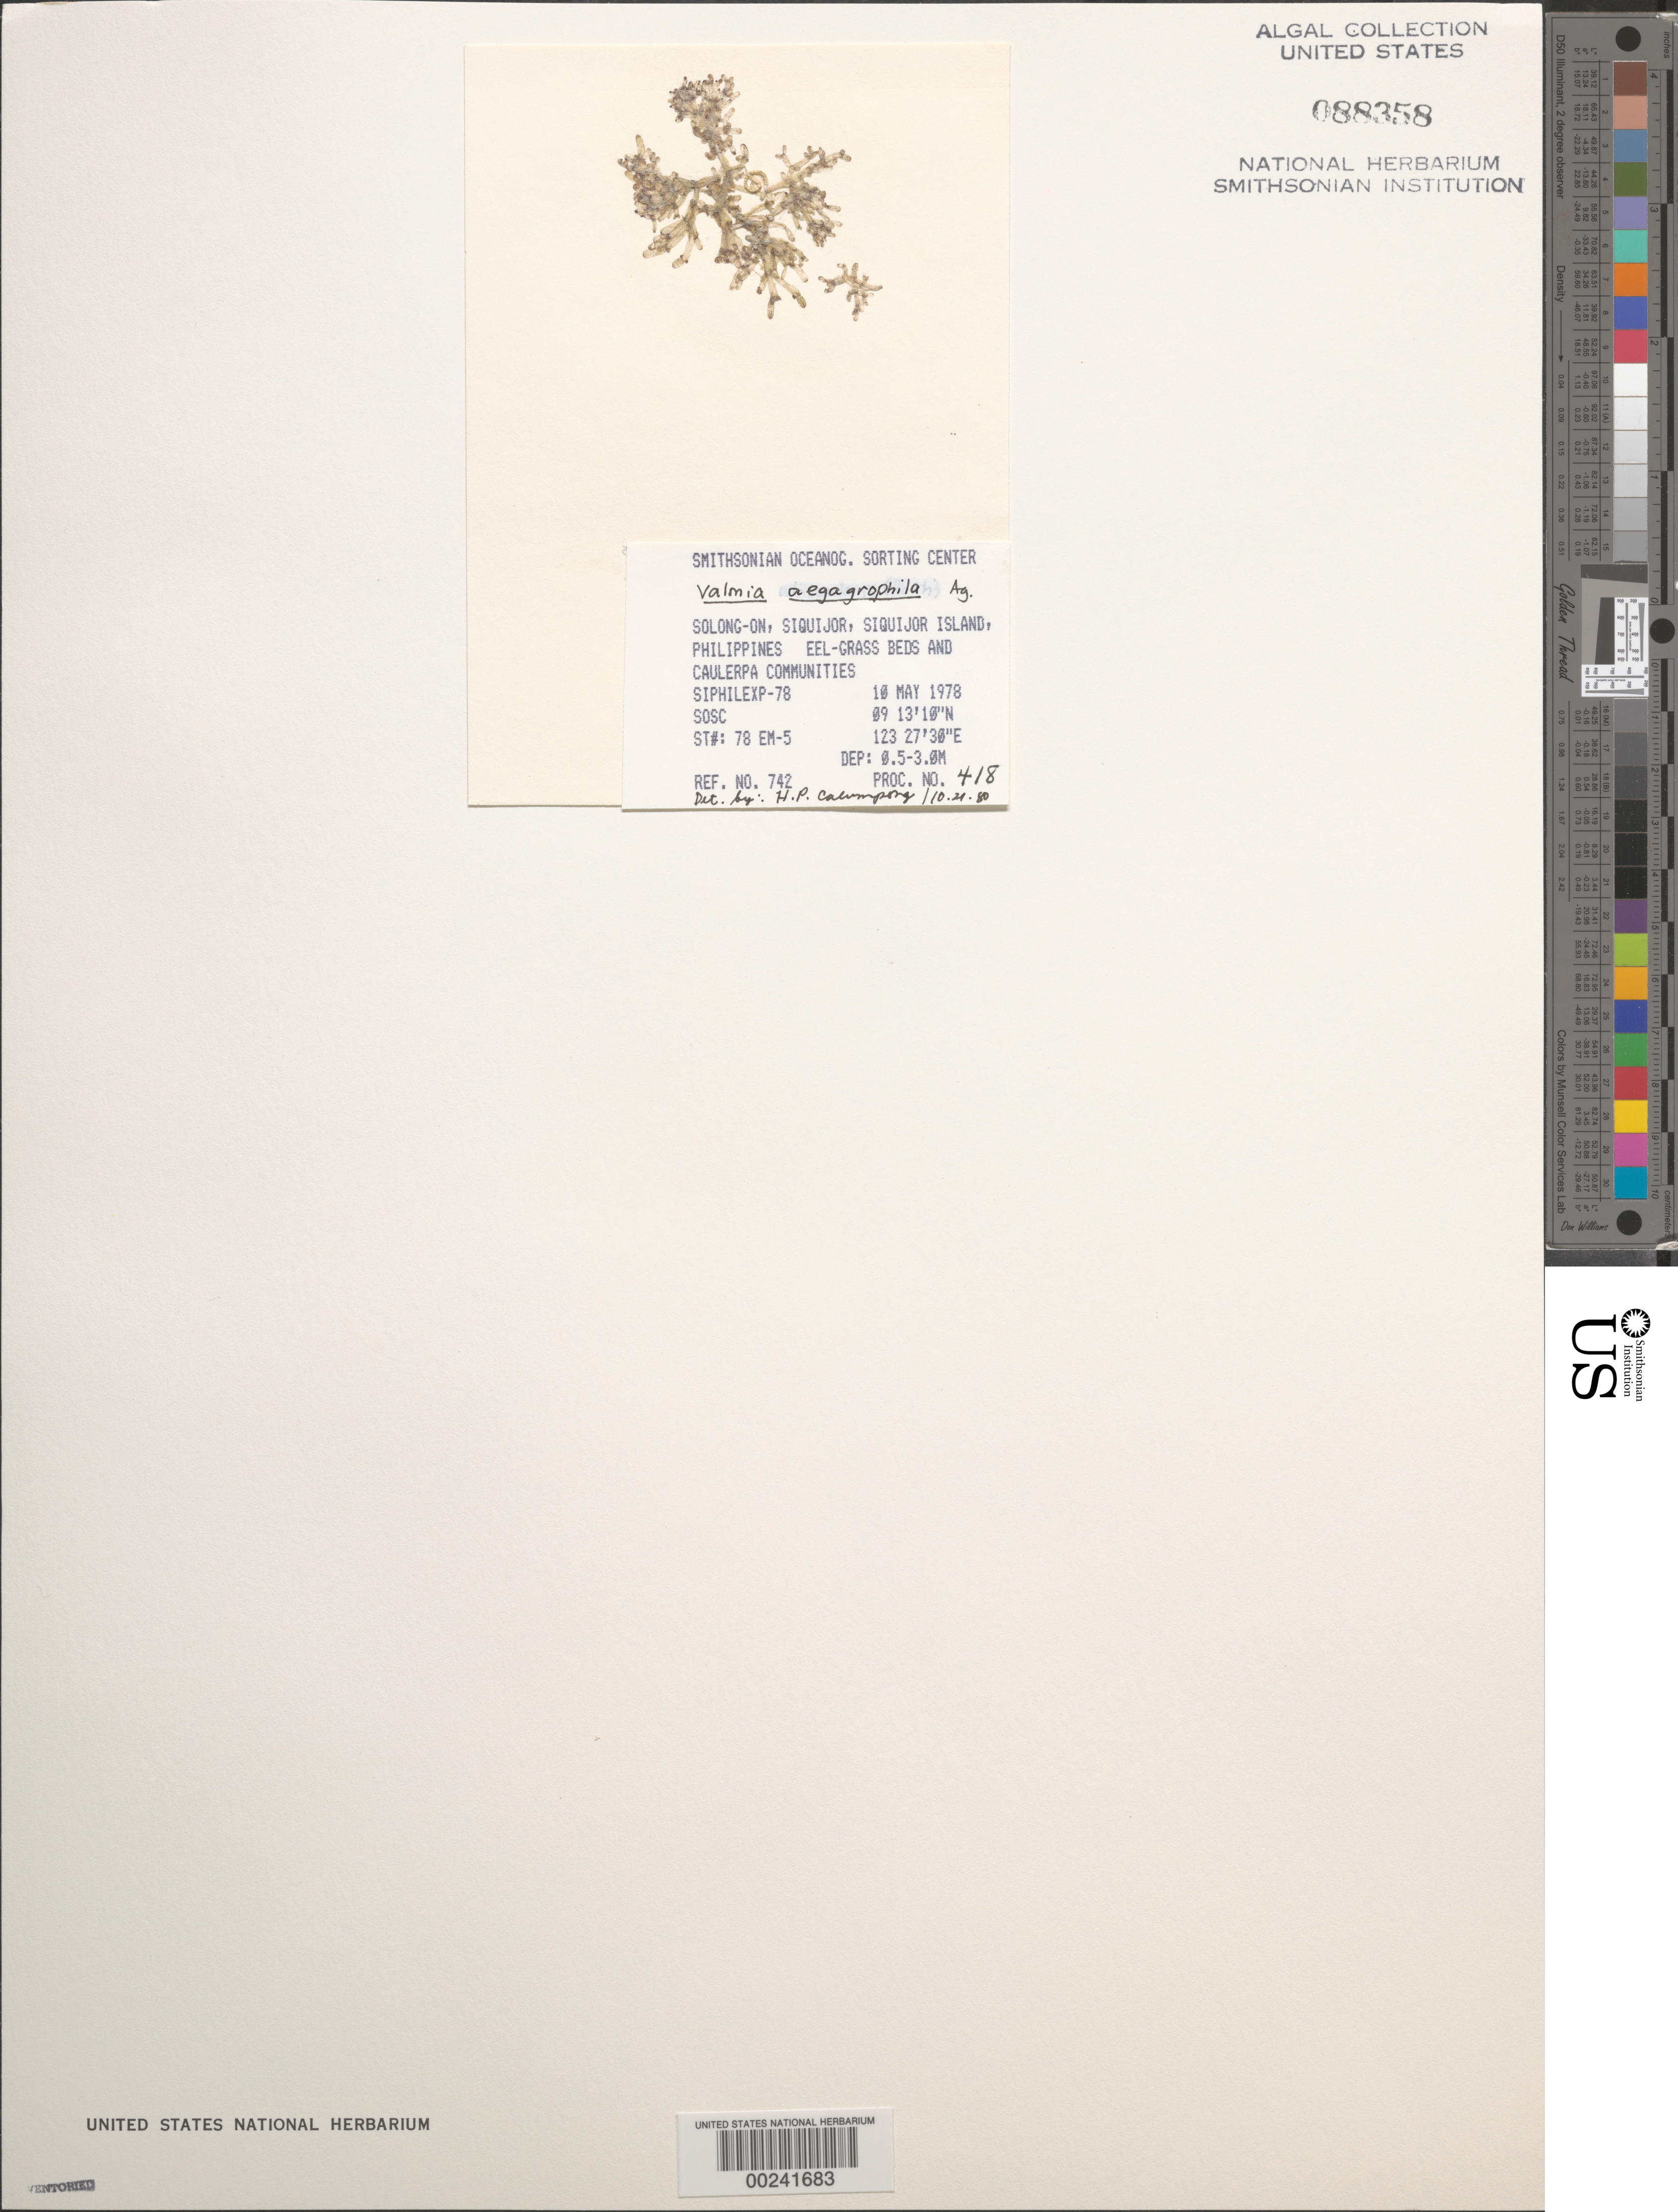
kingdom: Plantae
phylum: Chlorophyta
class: Ulvophyceae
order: Siphonocladales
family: Valoniaceae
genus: Valonia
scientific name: Valonia aegagropila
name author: C. Agardh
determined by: Calumpong, H. P.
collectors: SOSC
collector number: Station 78 Em-5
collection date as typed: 10 May 1978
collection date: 1978-05-10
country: Philippines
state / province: Central Visayas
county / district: Siquijor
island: Siquijor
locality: Solong-on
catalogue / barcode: US 88358